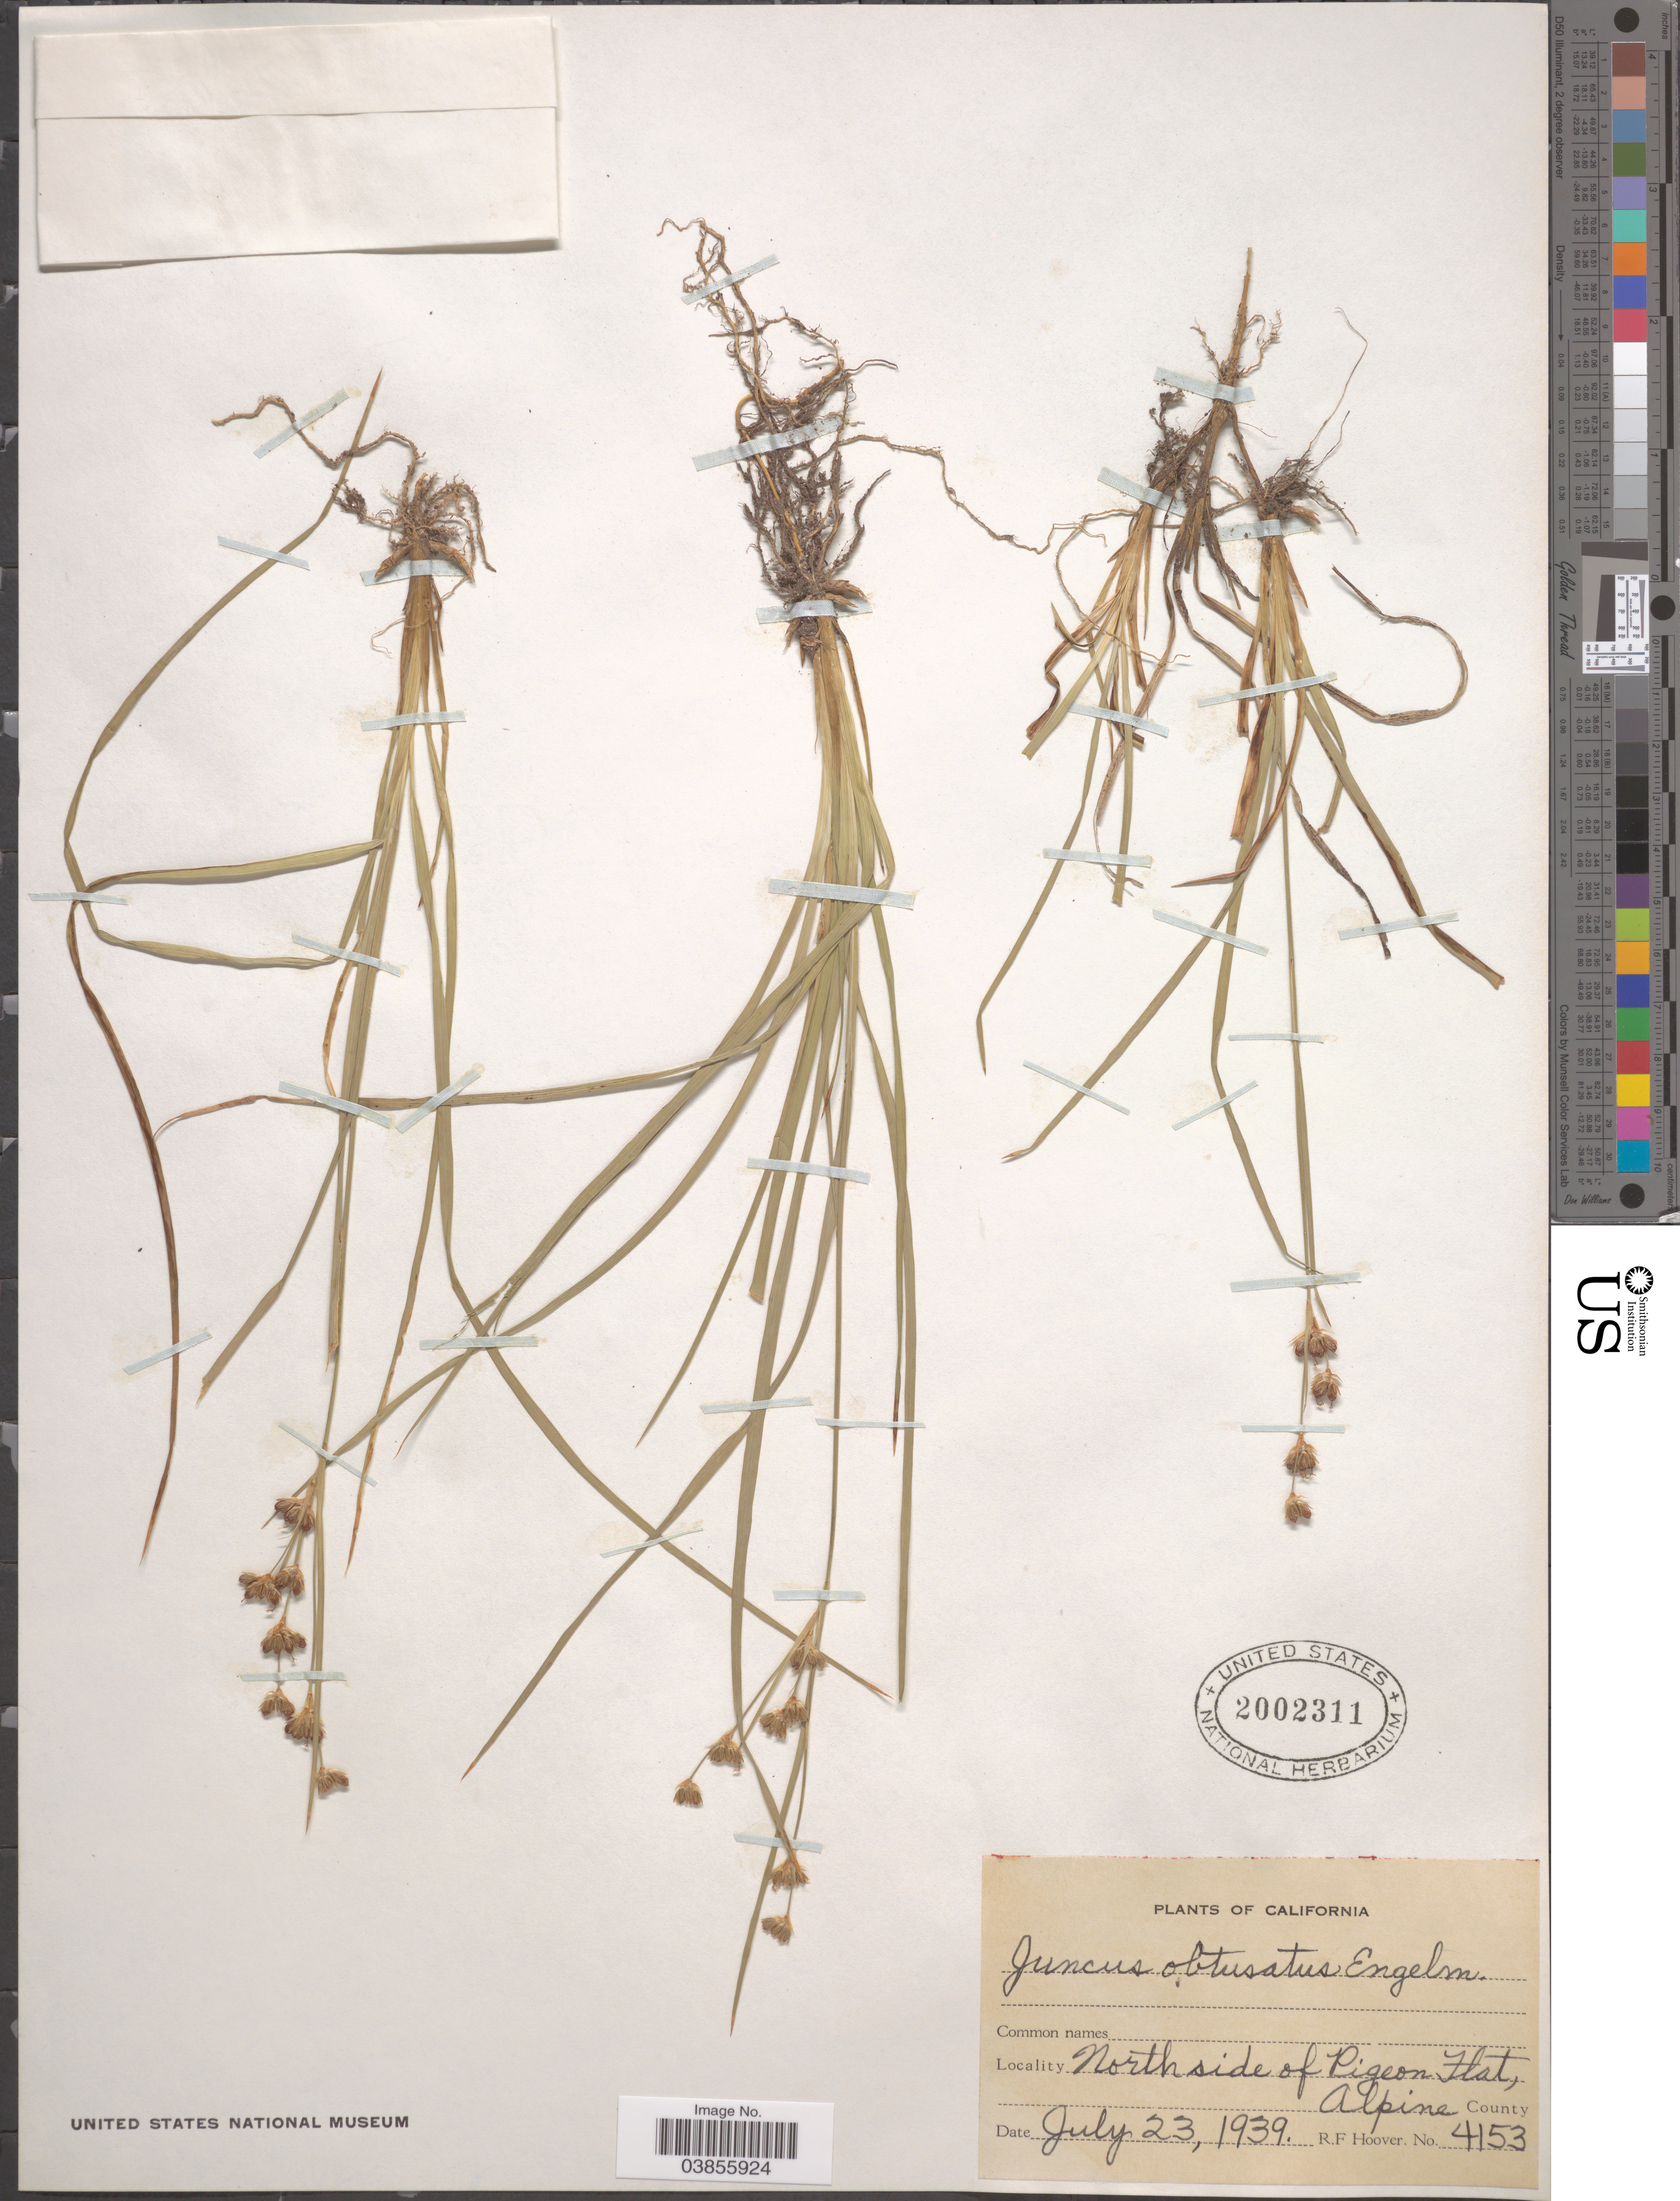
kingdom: Plantae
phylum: Tracheophyta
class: Liliopsida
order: Poales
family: Juncaceae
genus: Juncus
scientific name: Juncus obtusatus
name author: Kit. ex Schult.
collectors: R. F. Hoover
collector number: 4153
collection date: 1939-07-23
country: United States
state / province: California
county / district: Alpine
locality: North side of Pigeon Flat, Alpine County.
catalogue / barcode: US 2002311